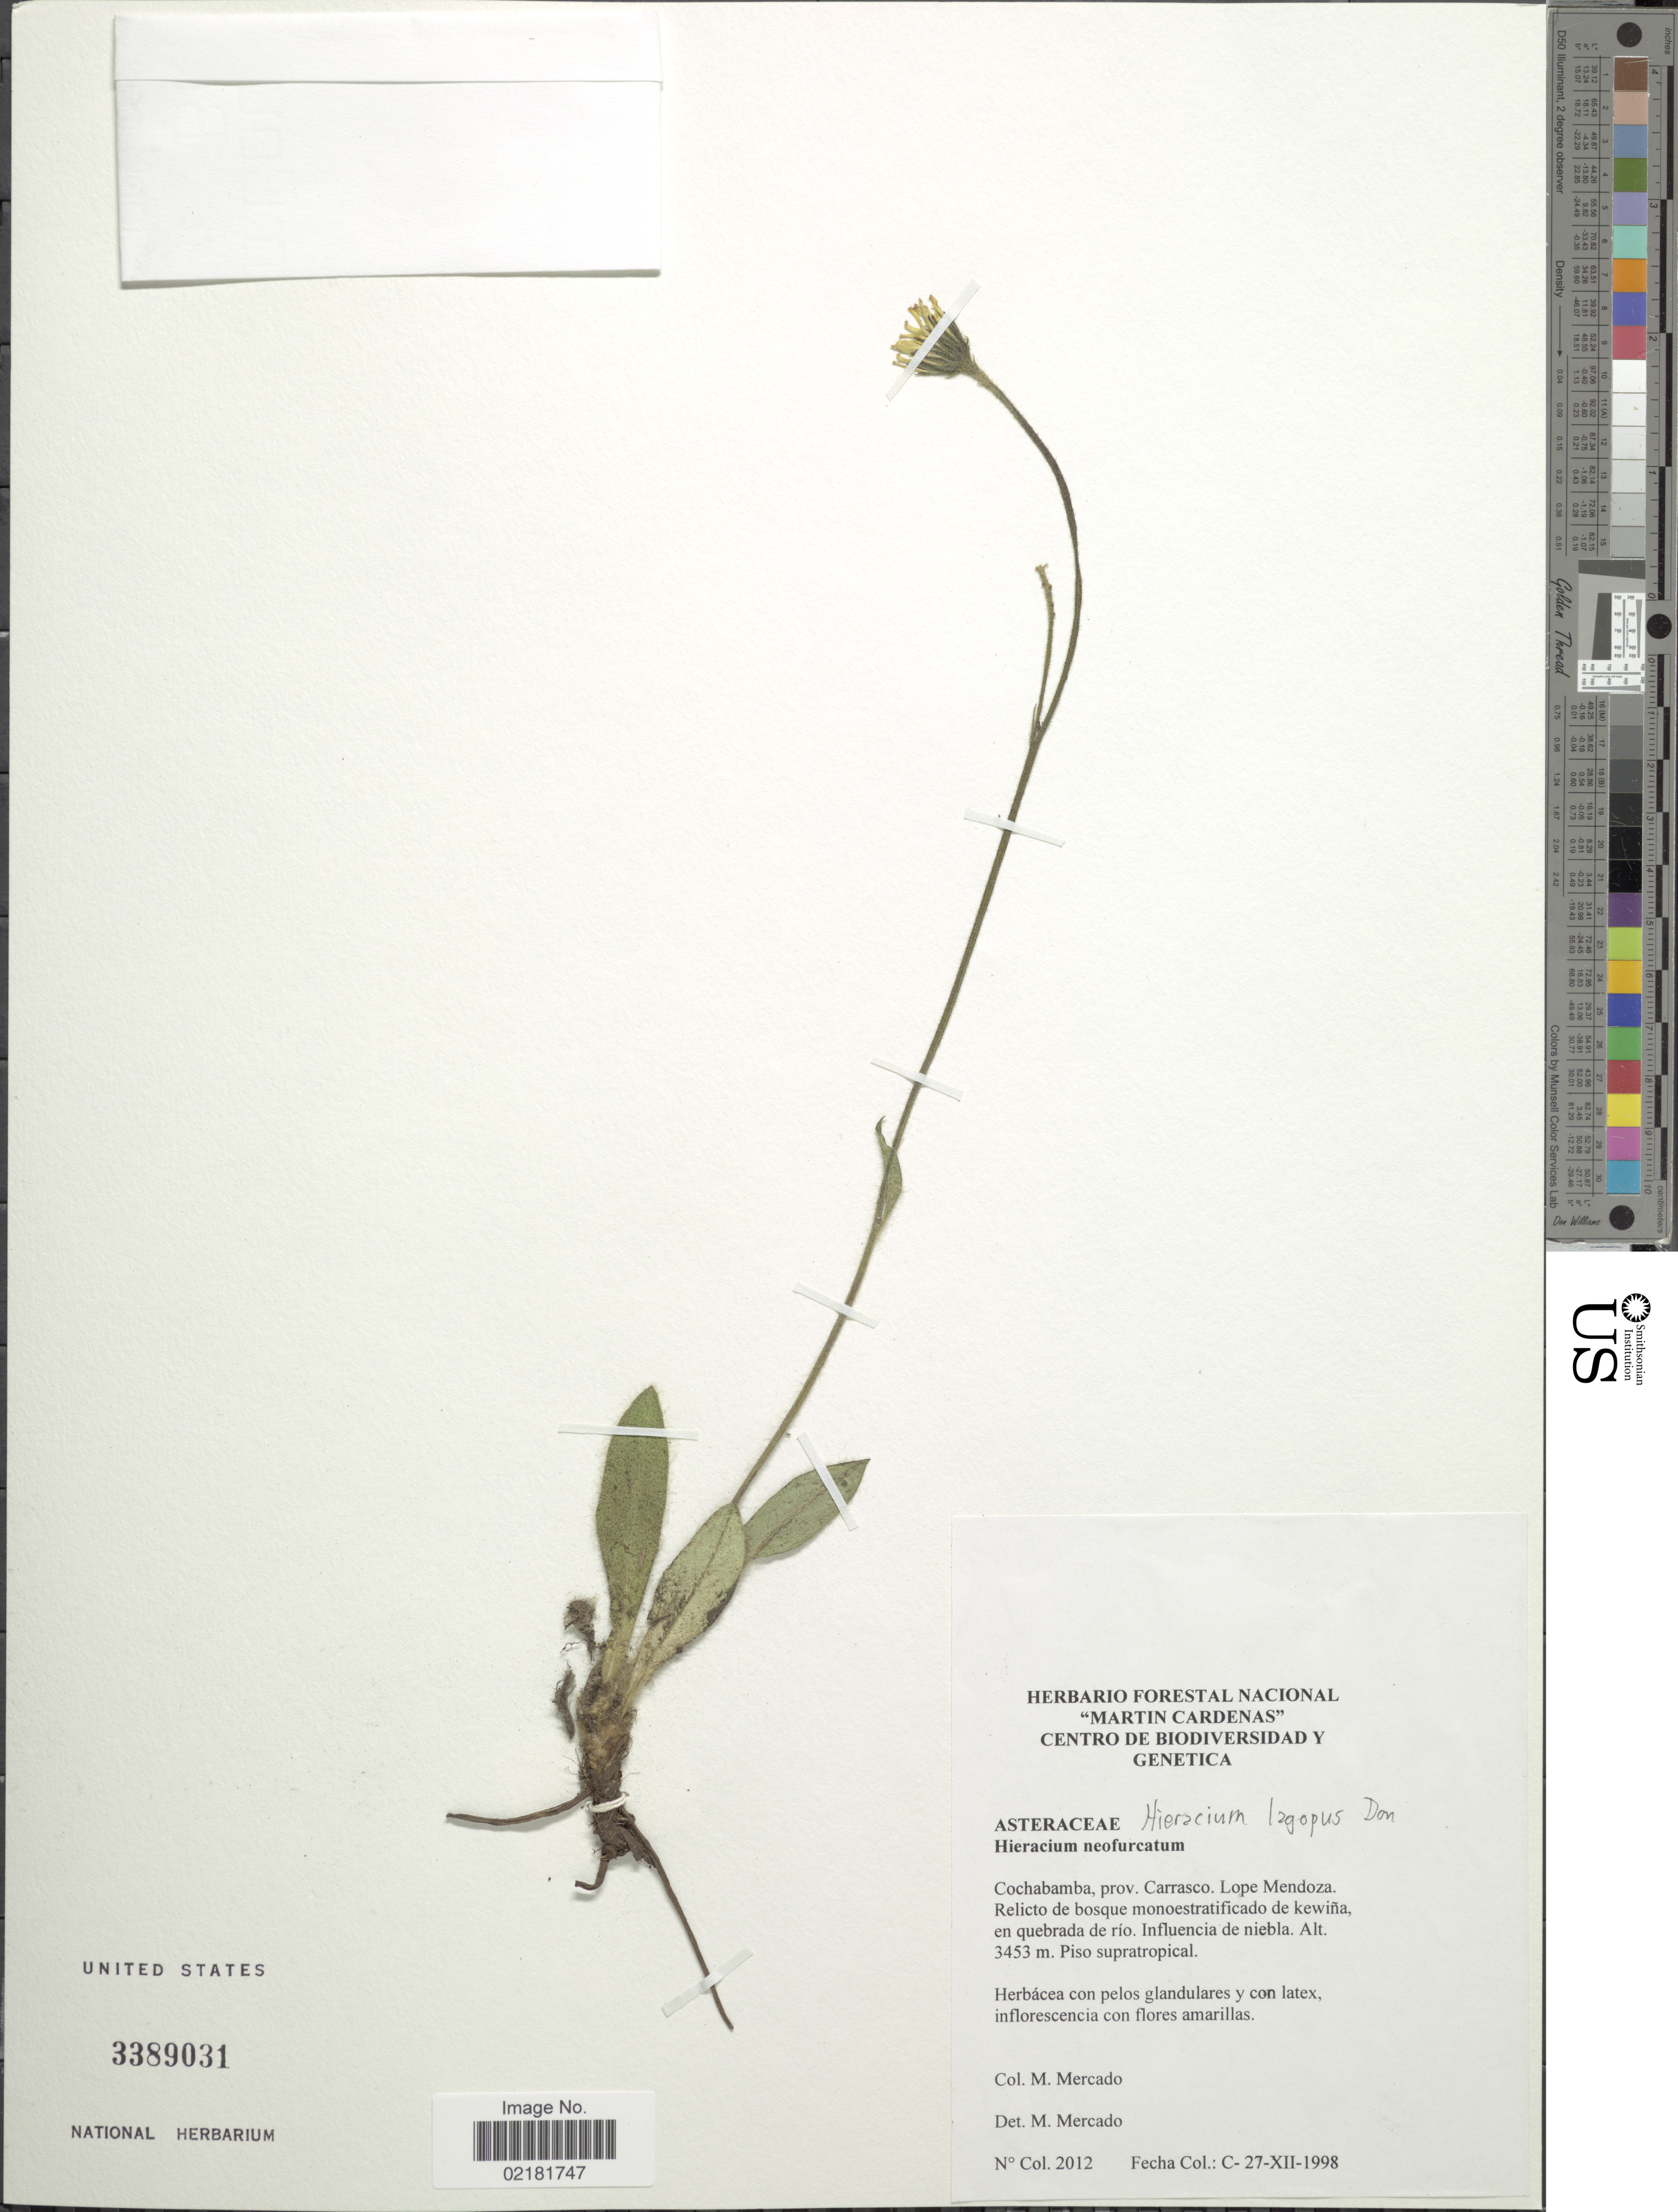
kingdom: Plantae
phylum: Tracheophyta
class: Magnoliopsida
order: Asterales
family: Asteraceae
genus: Hieracium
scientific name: Hieracium lagopus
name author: D. Don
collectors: M. Mercado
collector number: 2012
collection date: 1998-12-27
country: Bolivia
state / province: Cochabamba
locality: Prov. Carassco, Lope Mendoza.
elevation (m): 3453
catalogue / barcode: US 3389031